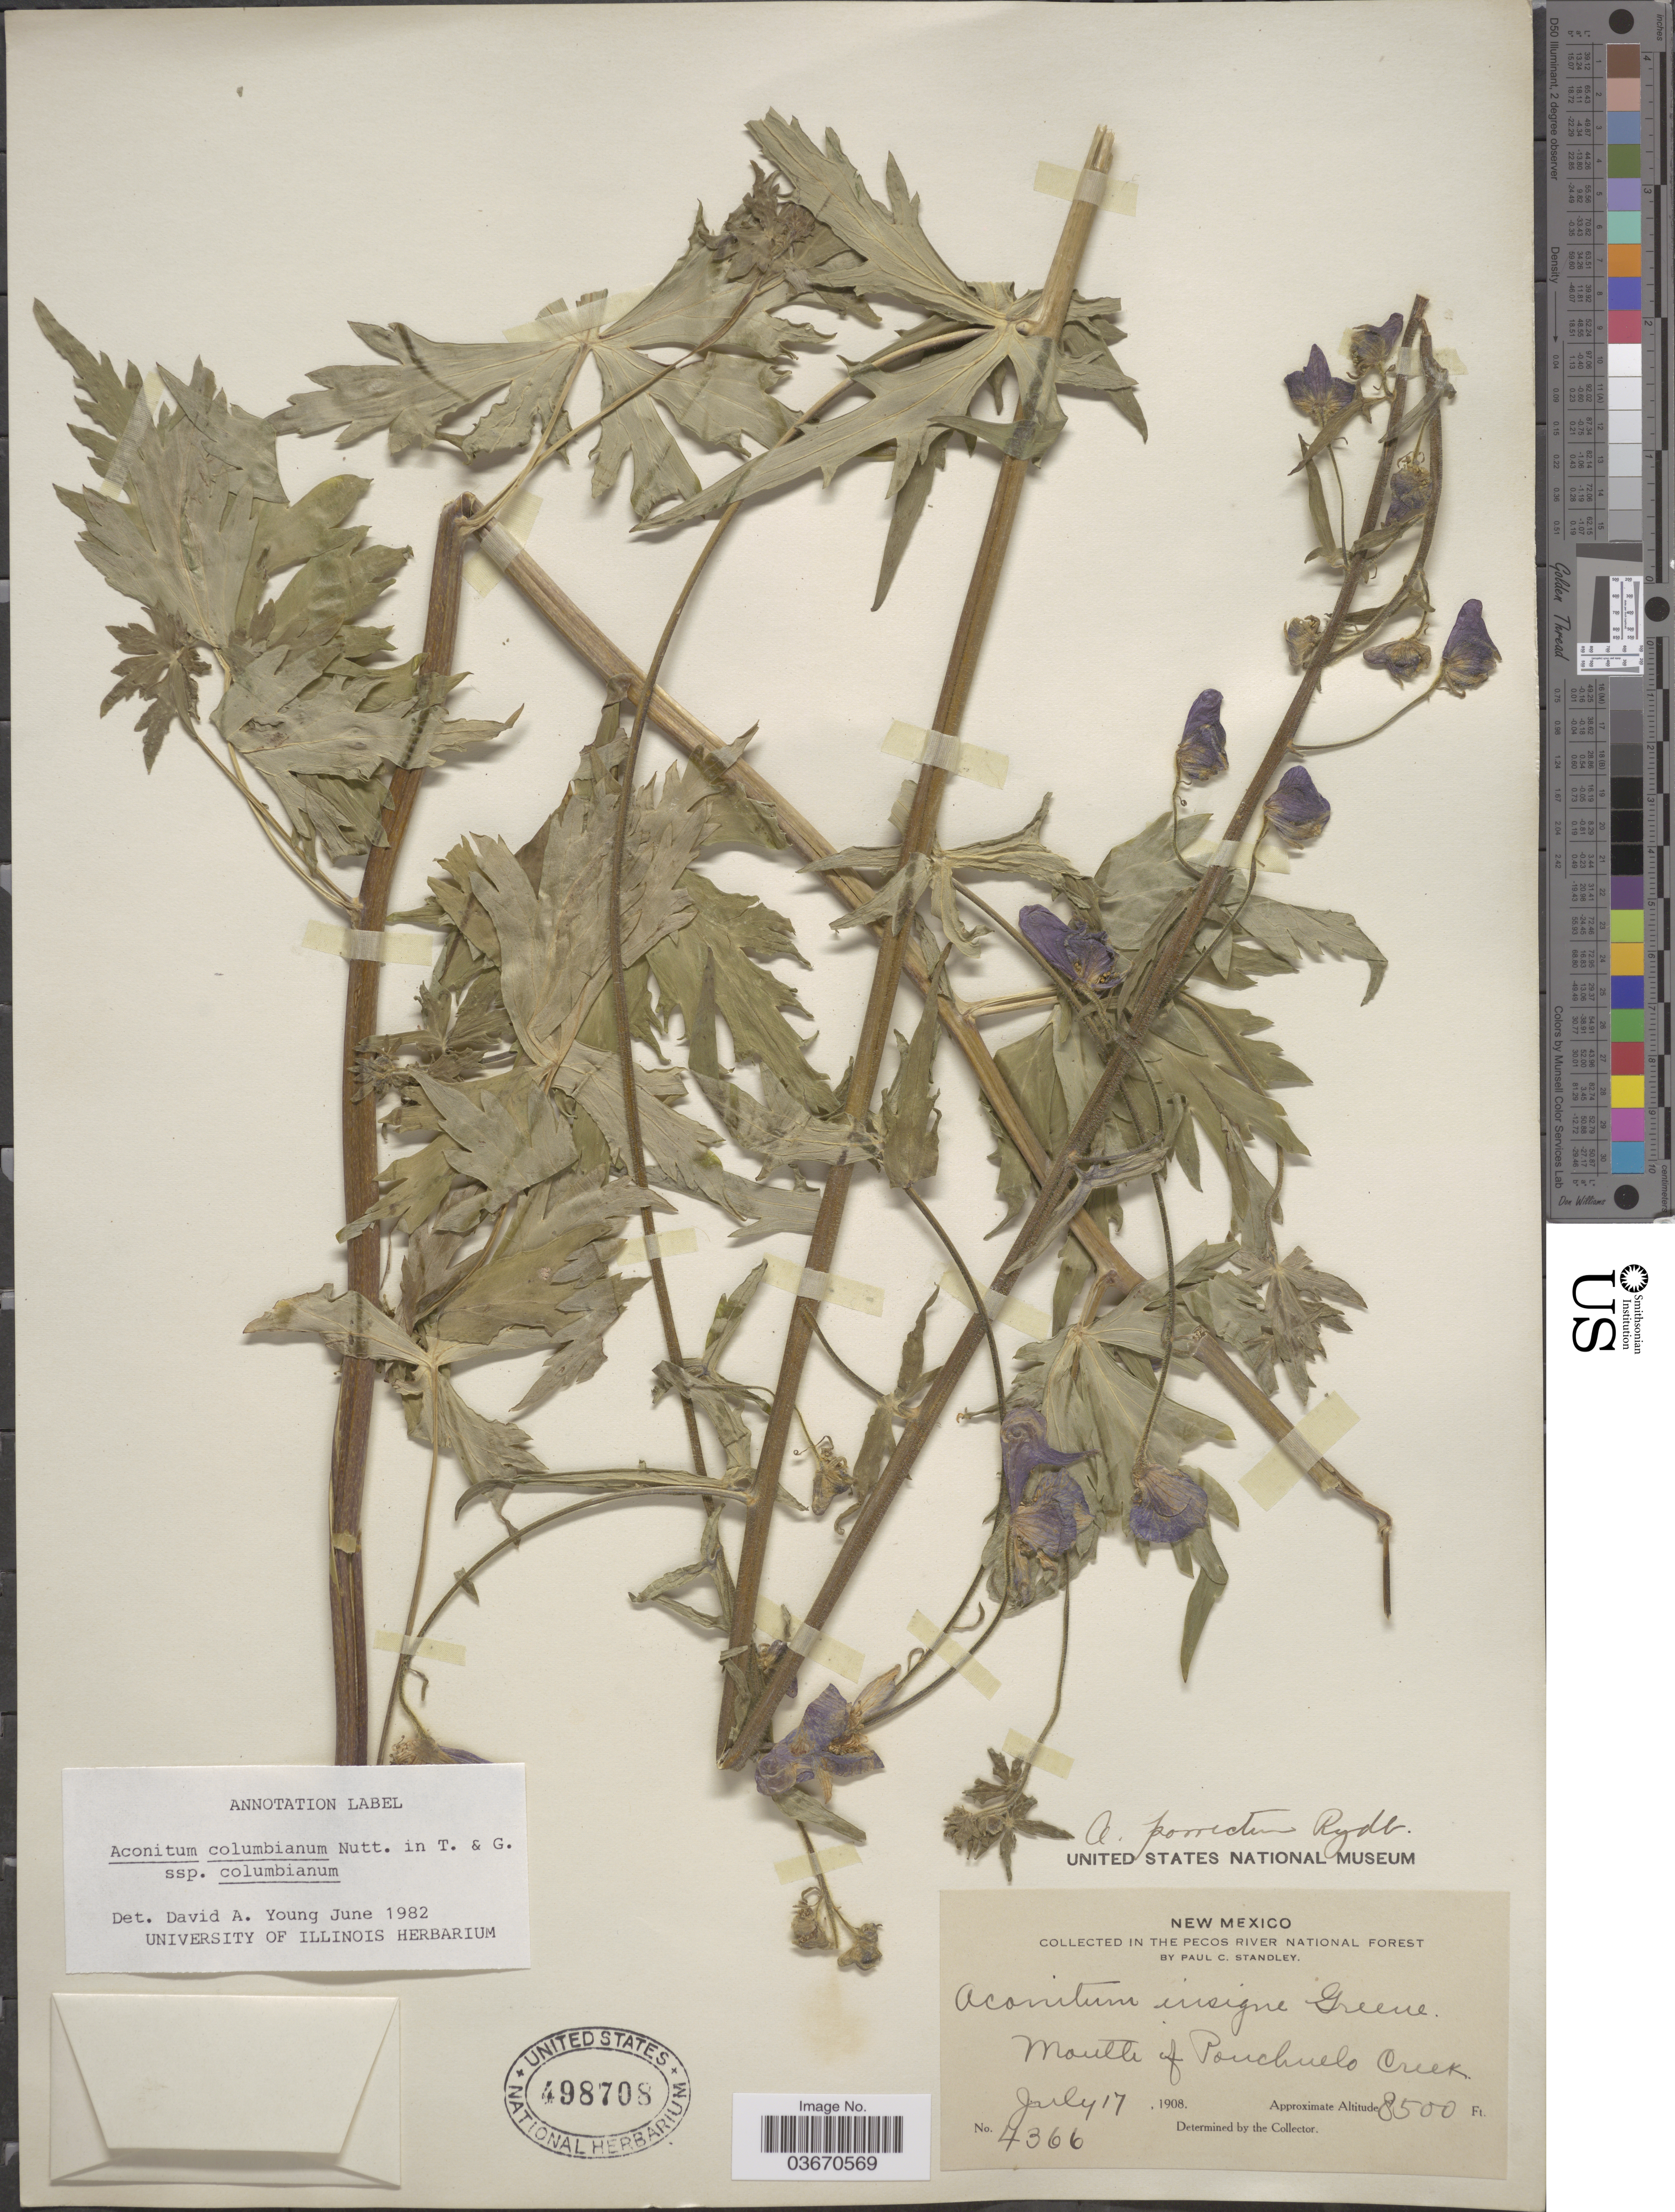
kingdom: Plantae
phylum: Tracheophyta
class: Magnoliopsida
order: Ranunculales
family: Ranunculaceae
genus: Aconitum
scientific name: Aconitum columbianum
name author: Nutt.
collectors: P. C. Standley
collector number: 4366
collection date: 1908-07-17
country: United States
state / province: New Mexico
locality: The Pecos River National Forest. Mouth of Ponchuelo Creek.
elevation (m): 2591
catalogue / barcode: US 498708